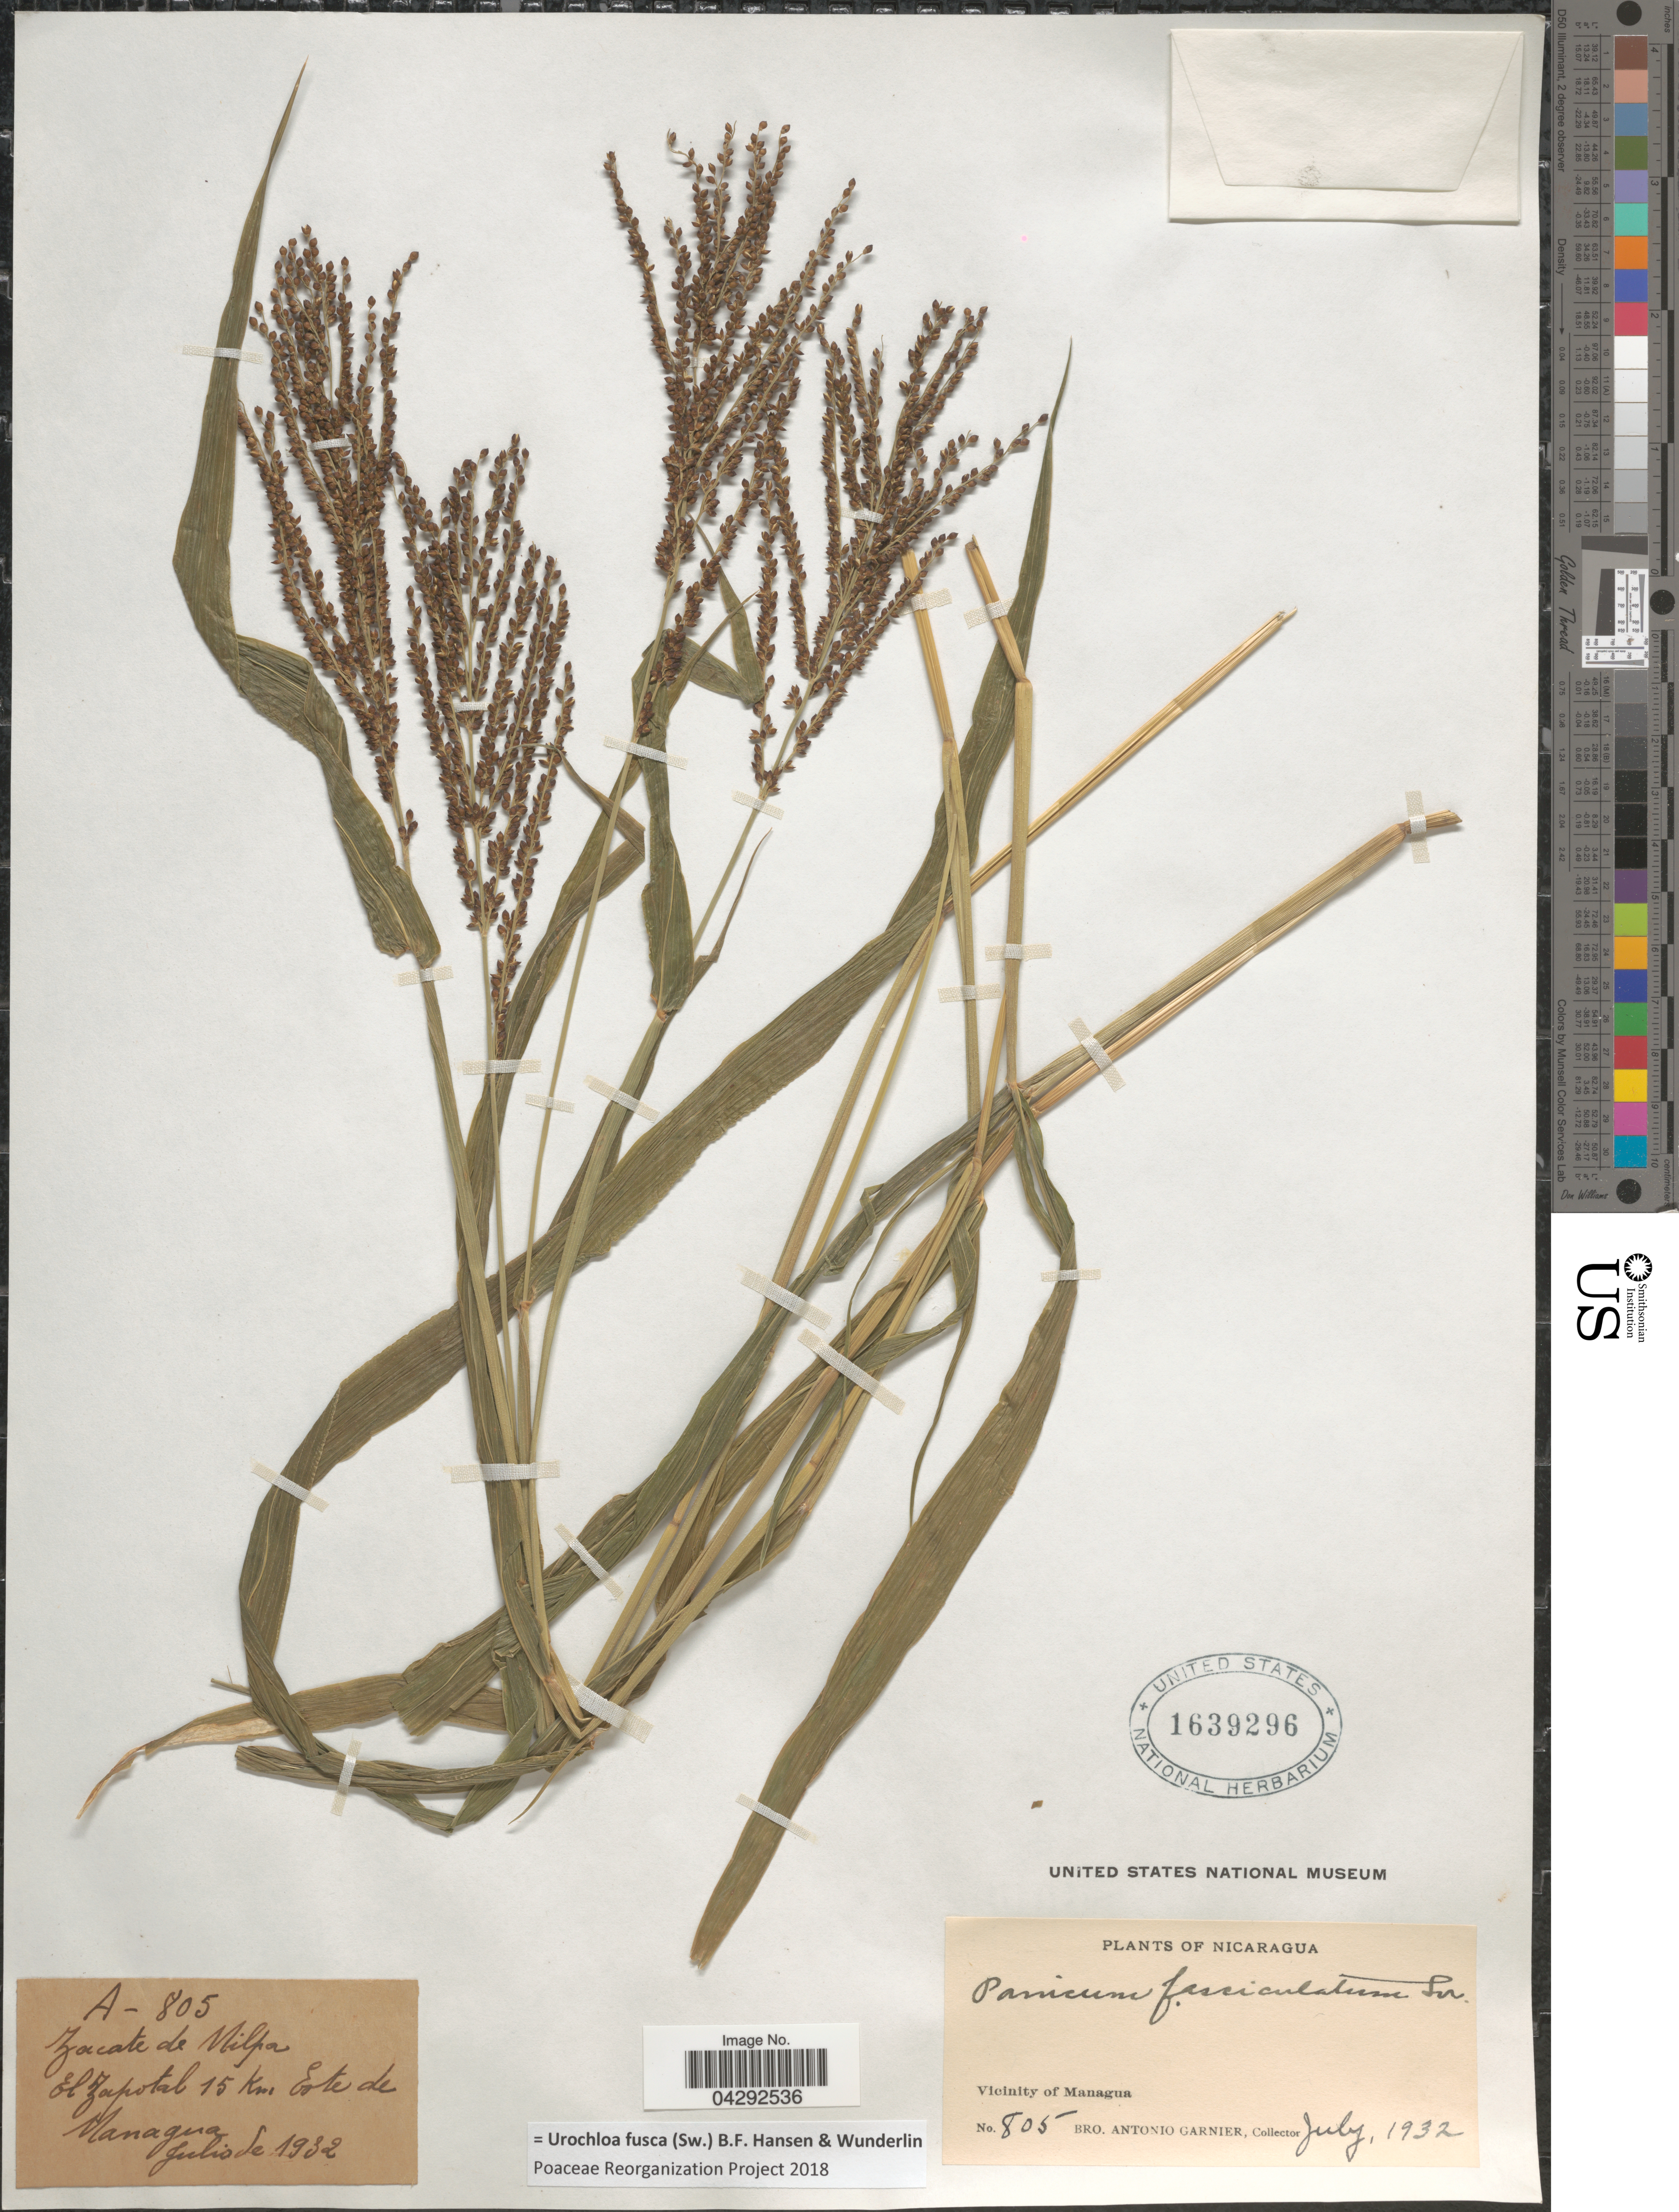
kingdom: Plantae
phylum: Tracheophyta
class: Liliopsida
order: Poales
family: Poaceae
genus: Urochloa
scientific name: Urochloa fusca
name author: (Sw.) B.F. Hansen & Wunderlin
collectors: Bro. A. Garnier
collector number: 805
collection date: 1932-07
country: Nicaragua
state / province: Managua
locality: Vicinity of Managua. Zacate de Milpa. El Zapotal 15 Km. Este de Managua.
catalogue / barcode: US 1639296